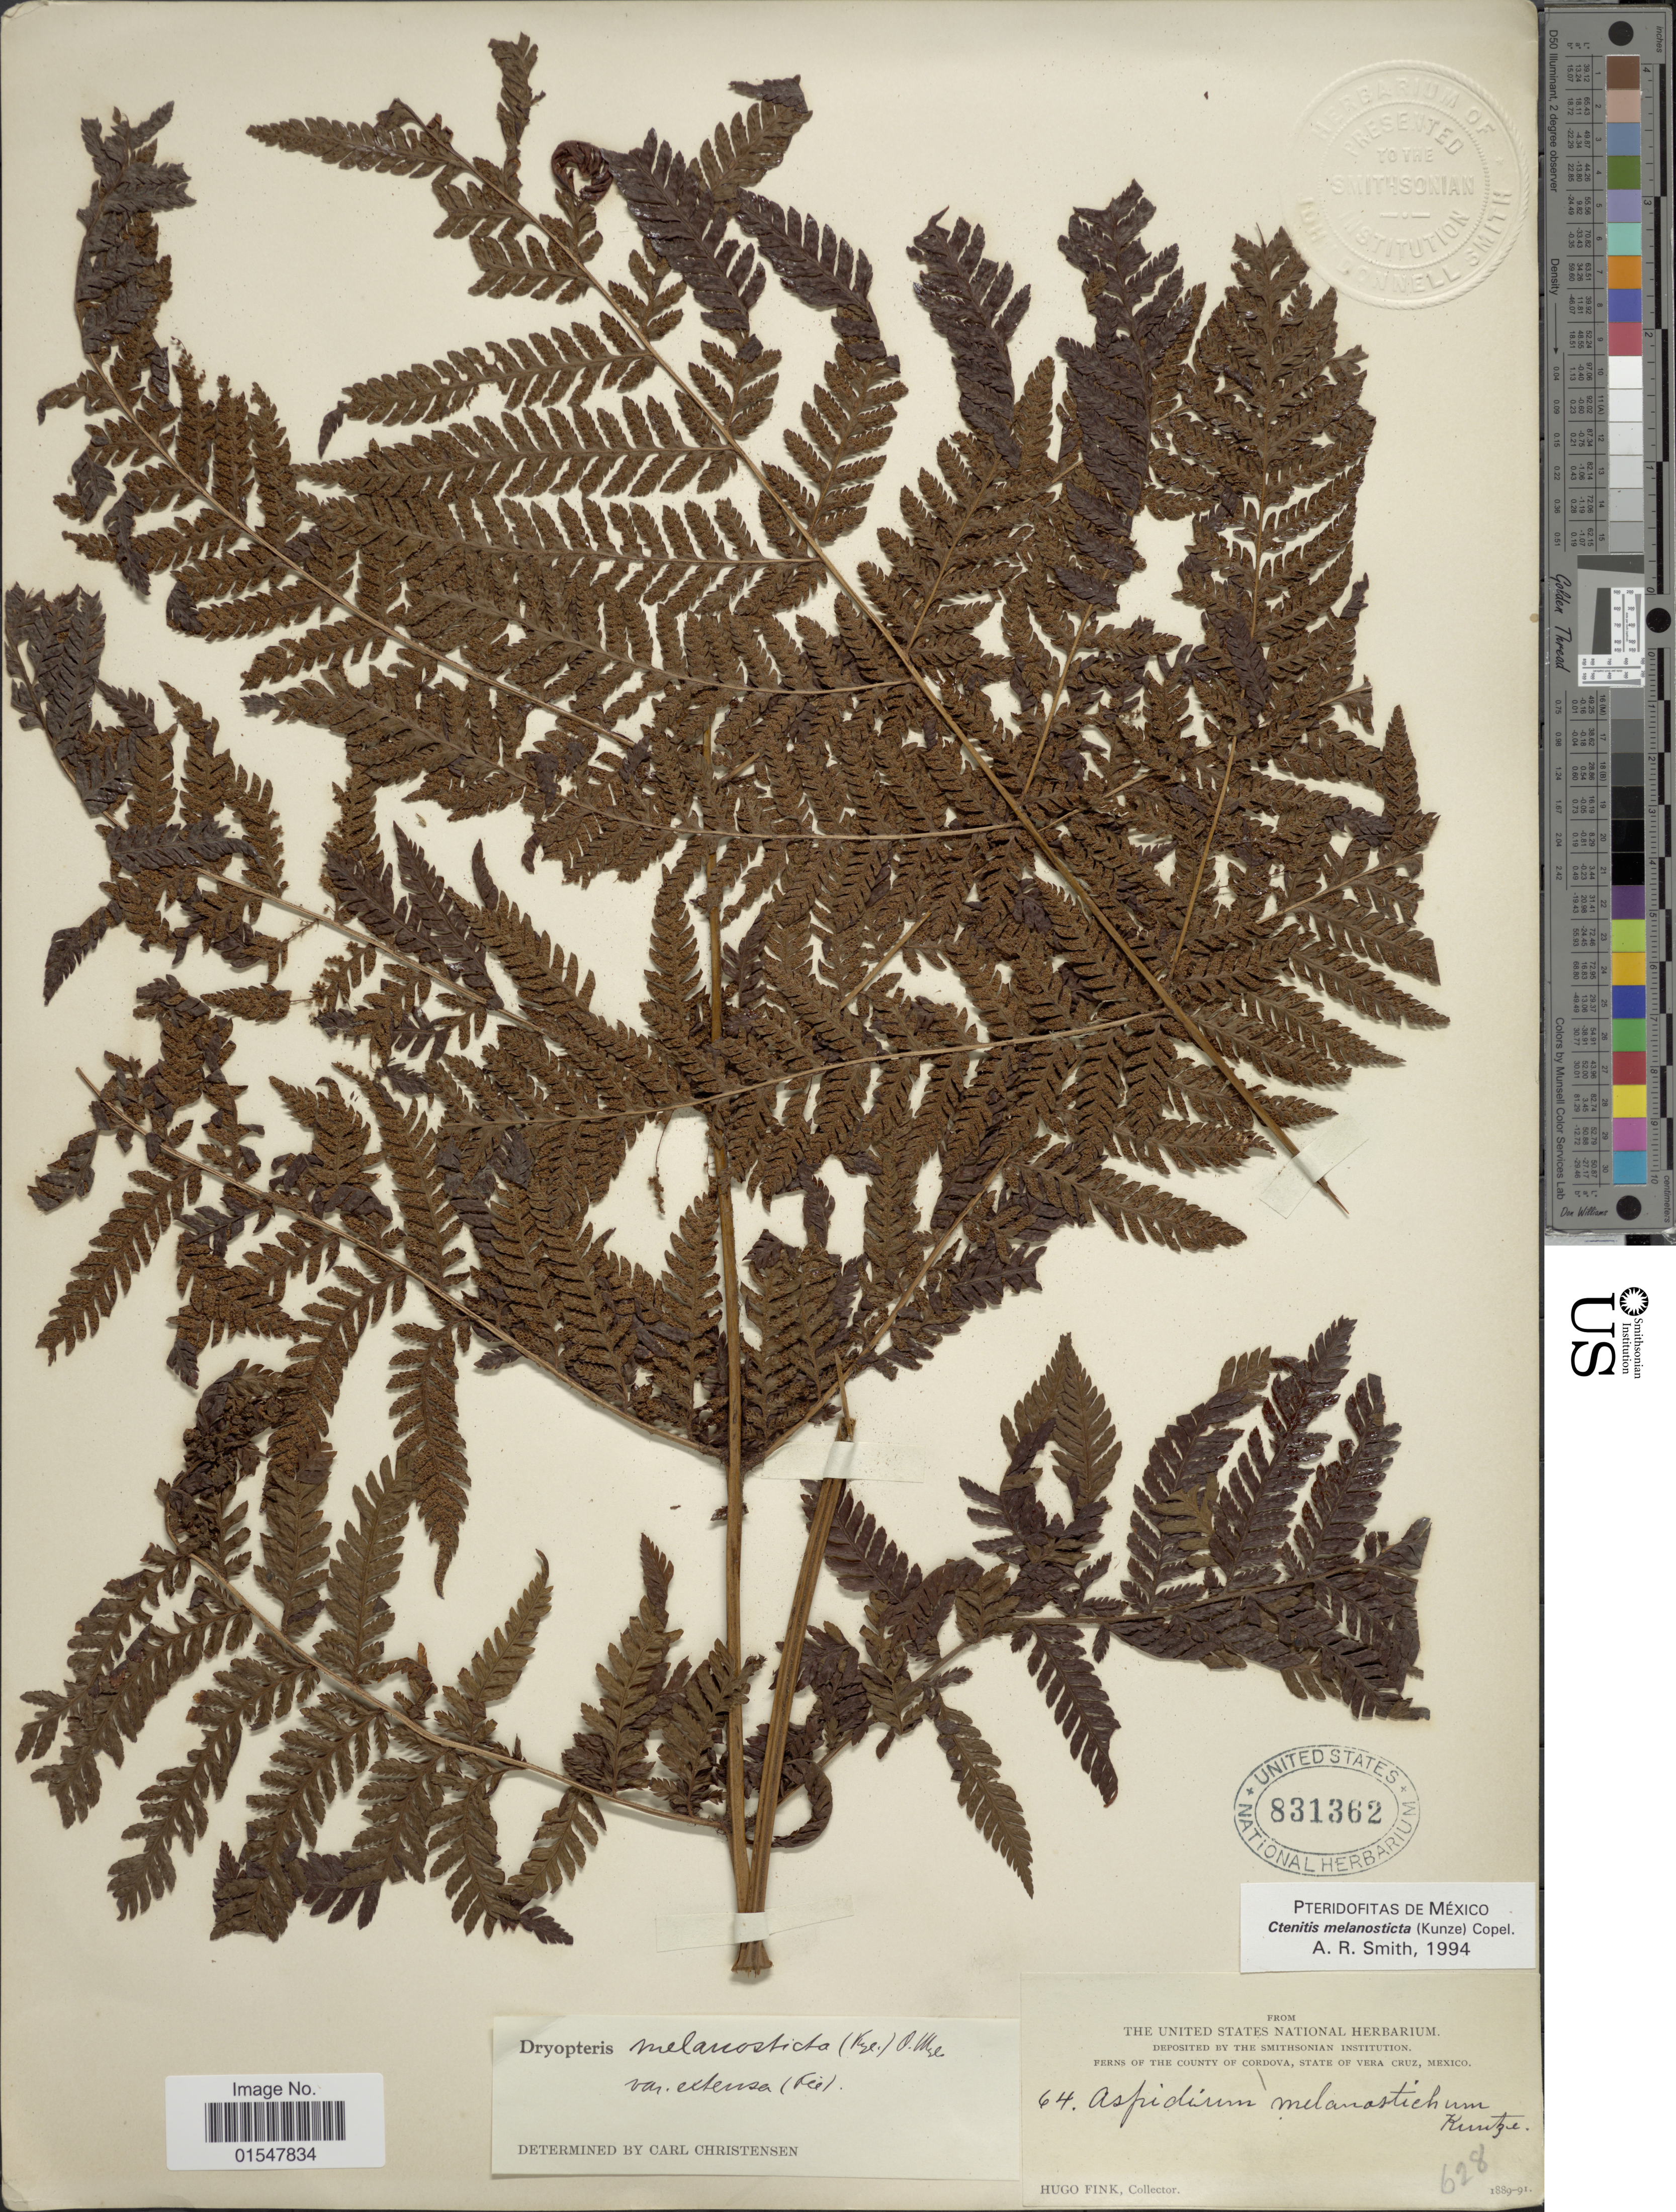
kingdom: Plantae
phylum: Tracheophyta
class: Polypodiopsida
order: Polypodiales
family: Dryopteridaceae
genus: Ctenitis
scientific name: Ctenitis melanosticta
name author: (Kunze) Copel.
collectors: H. Fink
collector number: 628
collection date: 1889/1891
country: Mexico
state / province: Veracruz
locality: The county of Cordova, State of Vera Cruz, Mexico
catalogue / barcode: US 831362